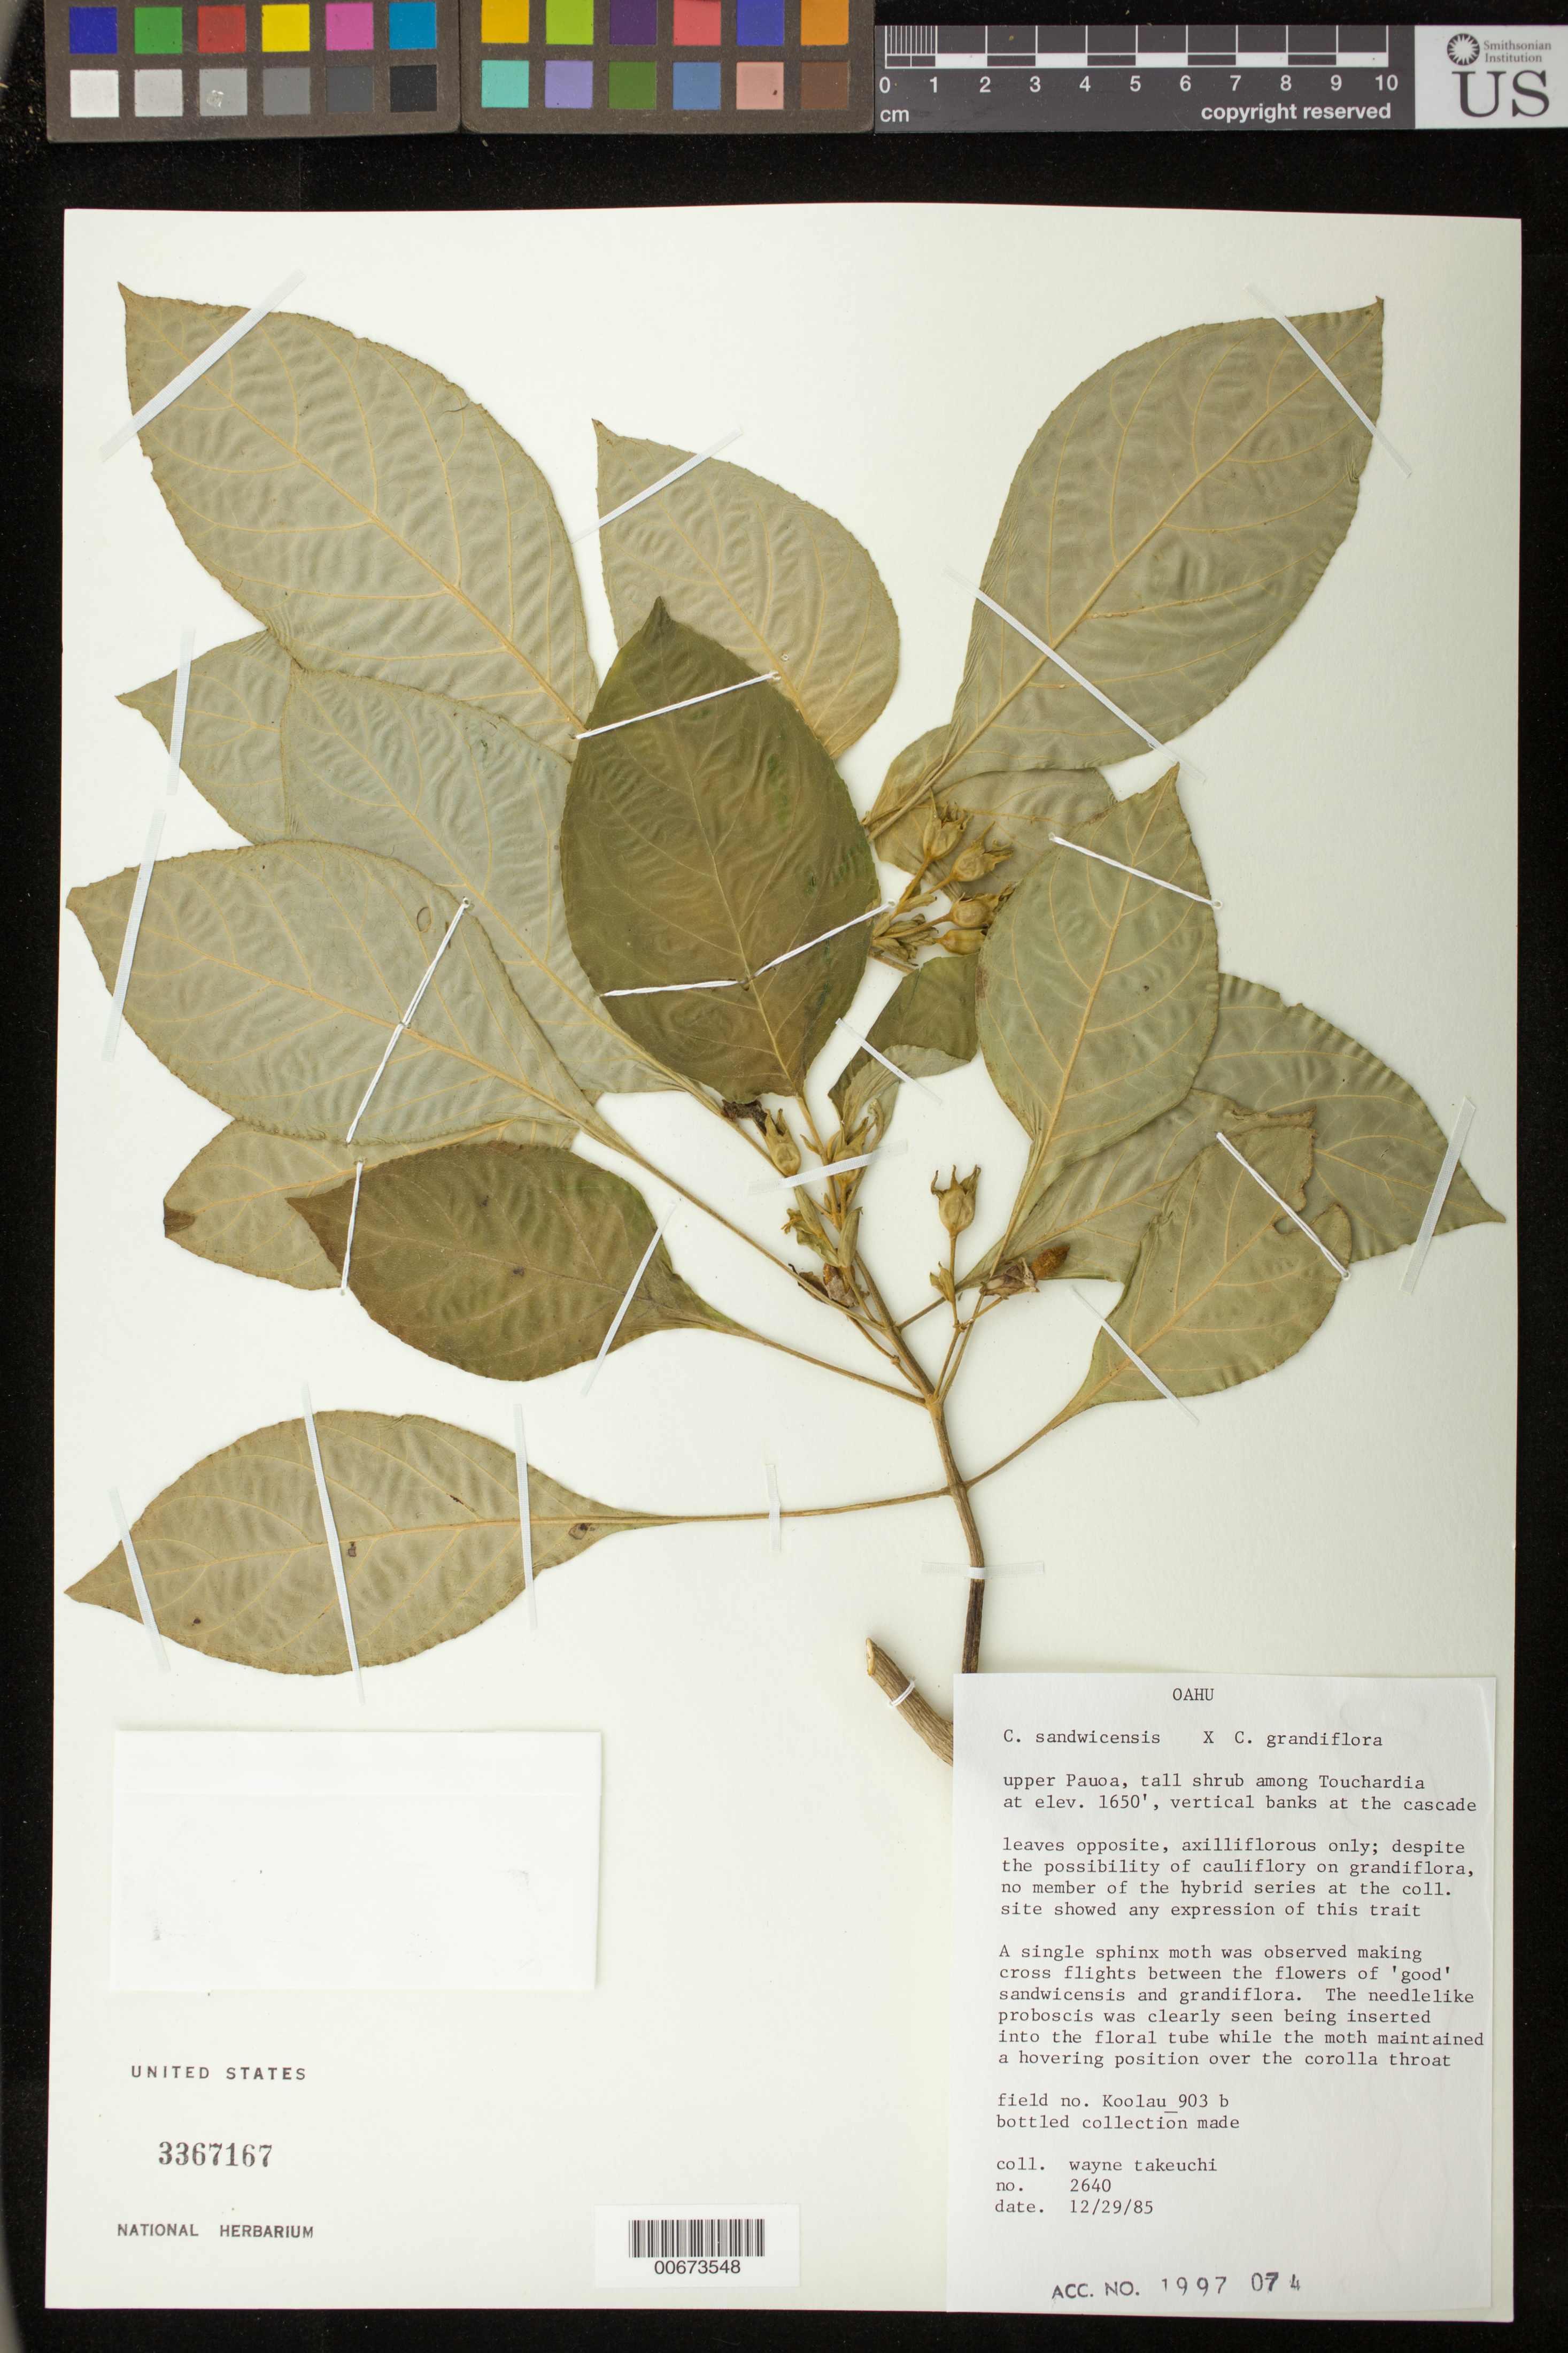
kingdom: Plantae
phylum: Tracheophyta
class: Magnoliopsida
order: Lamiales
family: Gesneriaceae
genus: Cyrtandra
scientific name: Cyrtandra grandiflora x C. sandwicensis (H. Lév.) H. St. John & Storey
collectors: W. N. Takeuchi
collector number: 2640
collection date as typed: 29 Dec 1985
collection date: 1985-12-29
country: United States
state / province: Hawaii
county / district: Honolulu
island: Oahu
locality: upper Pauoa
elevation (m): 503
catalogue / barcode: US 3367167